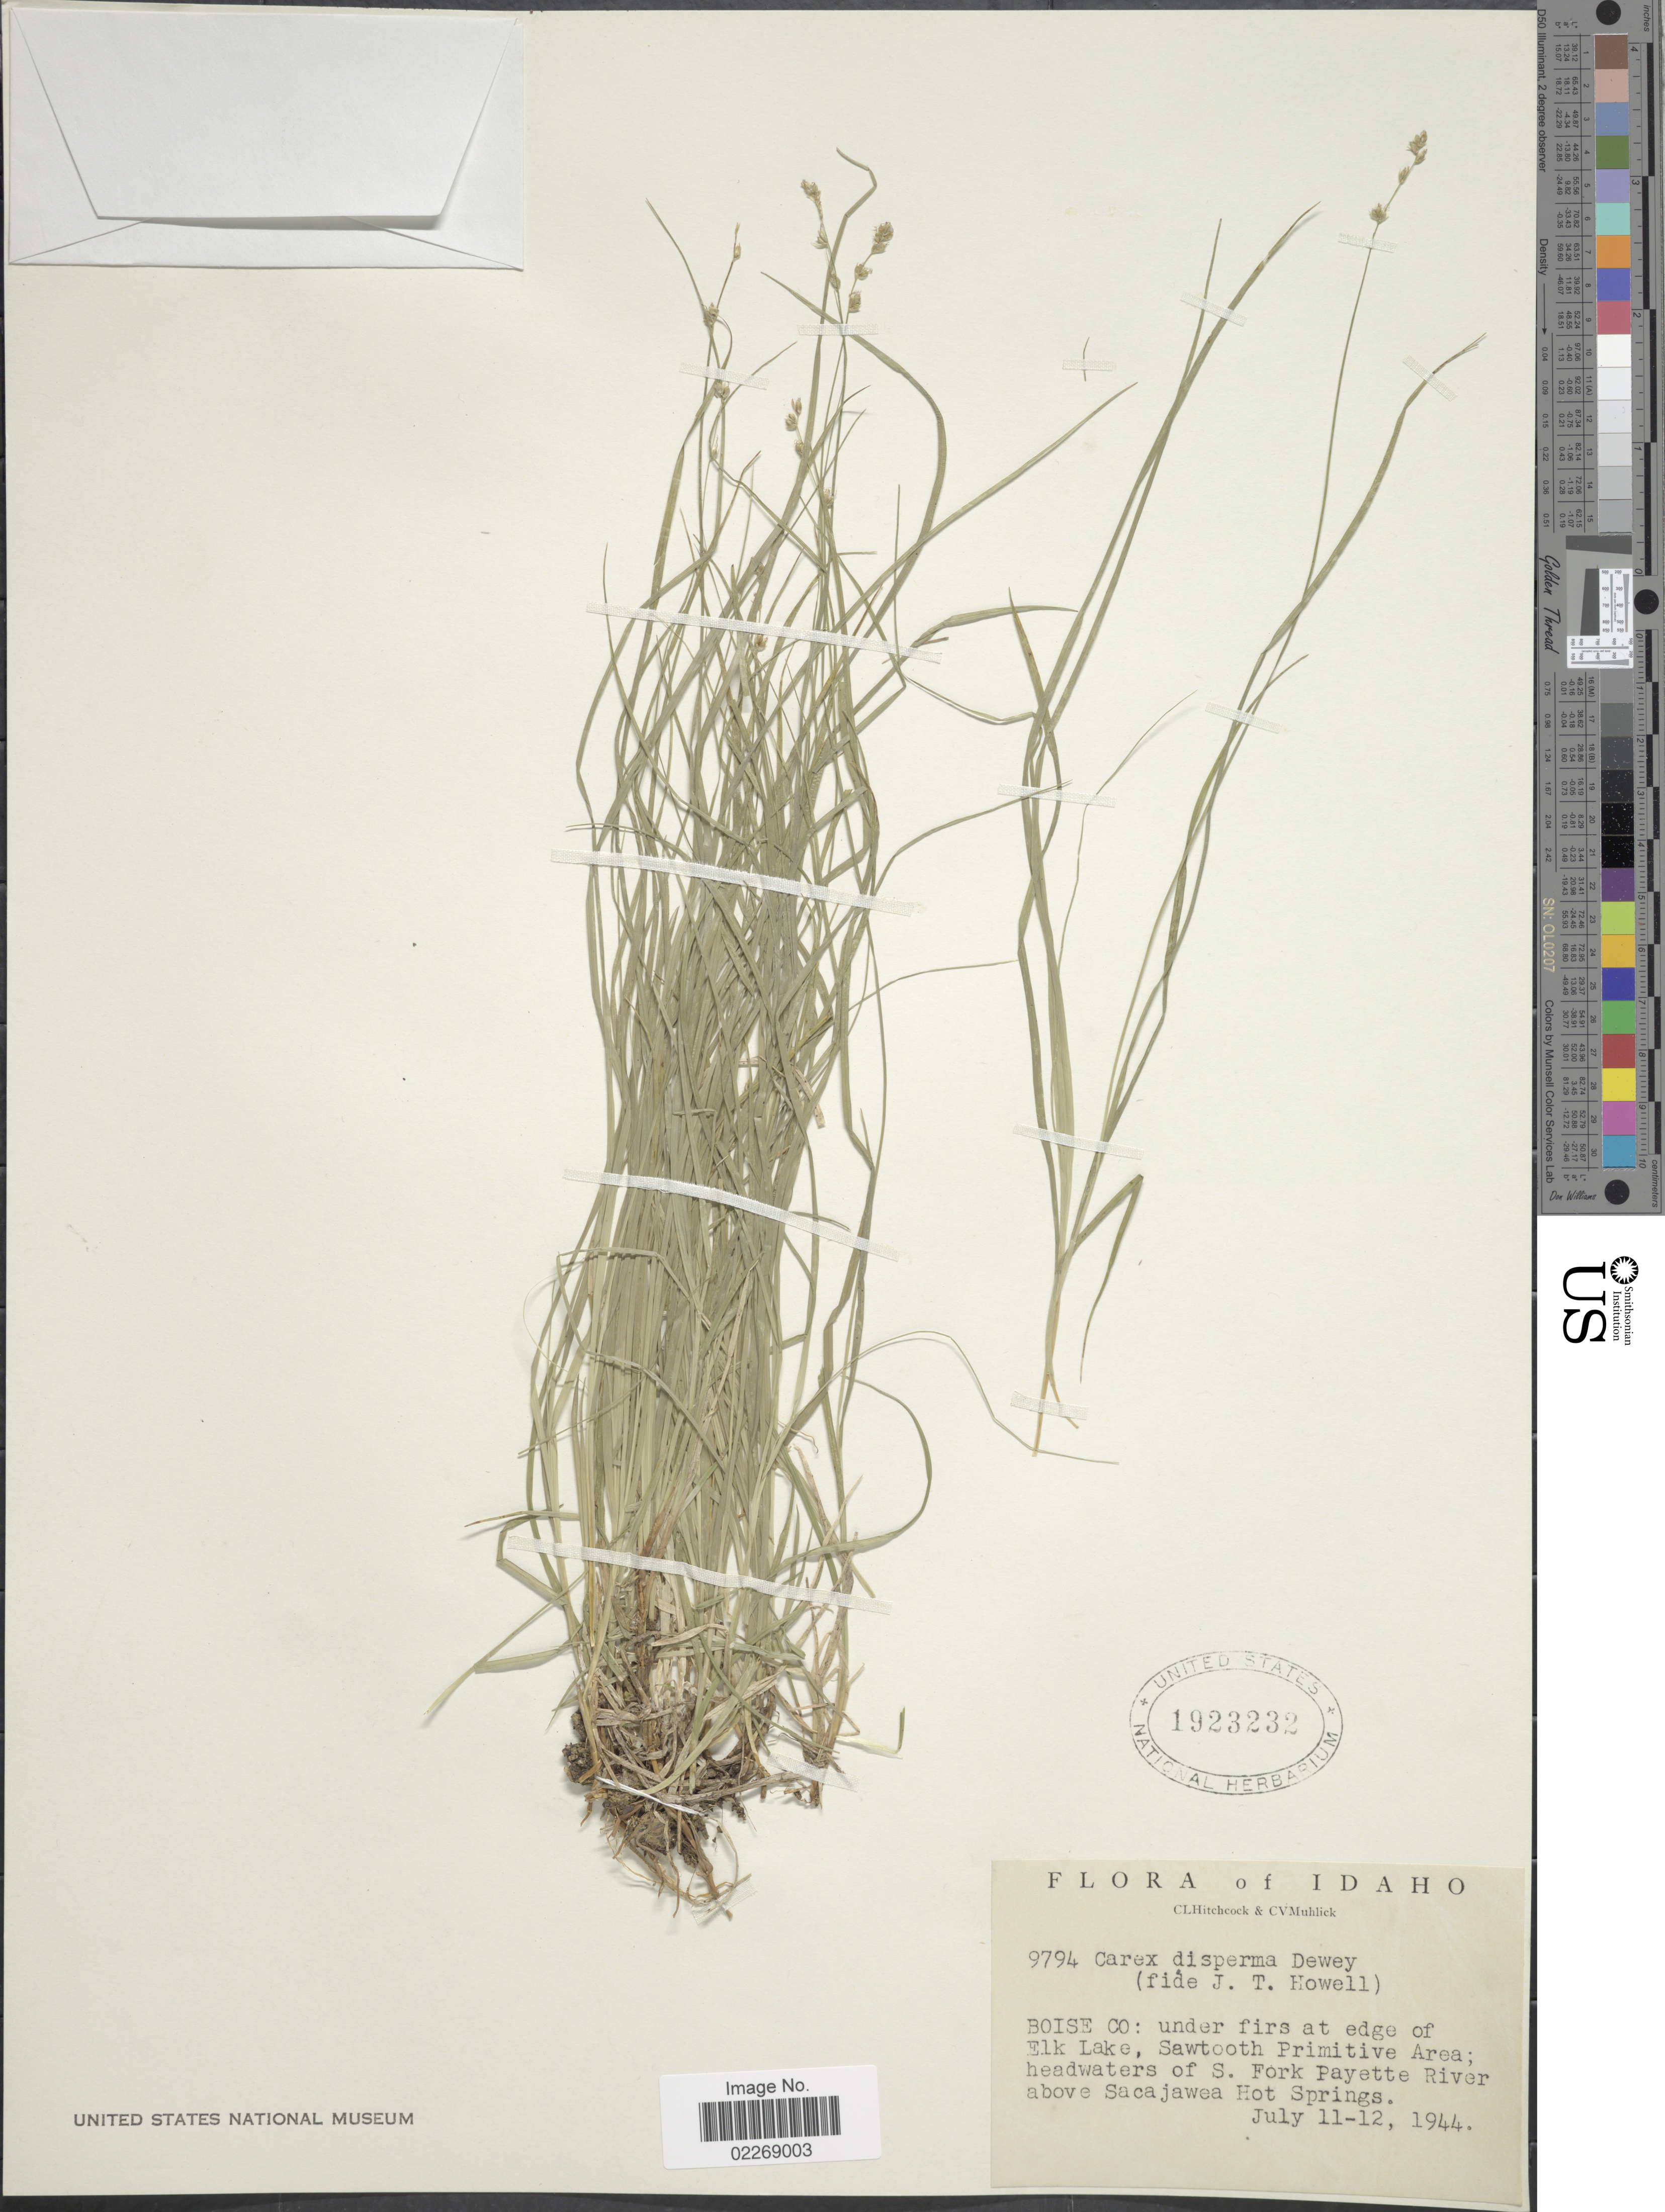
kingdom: Plantae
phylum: Tracheophyta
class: Liliopsida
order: Poales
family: Cyperaceae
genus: Carex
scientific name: Carex disperma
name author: Dewey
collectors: C. L. Hitchcock & C. V. Muhlick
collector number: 9794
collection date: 1944-07-11/1944-07-12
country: United States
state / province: Idaho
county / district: Boise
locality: under firs at edge of Elk Lake, Sawtooth Primitive Area; headwaters of S Fork Payette River above Sacajawea Hot Springs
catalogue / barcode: US 1923232